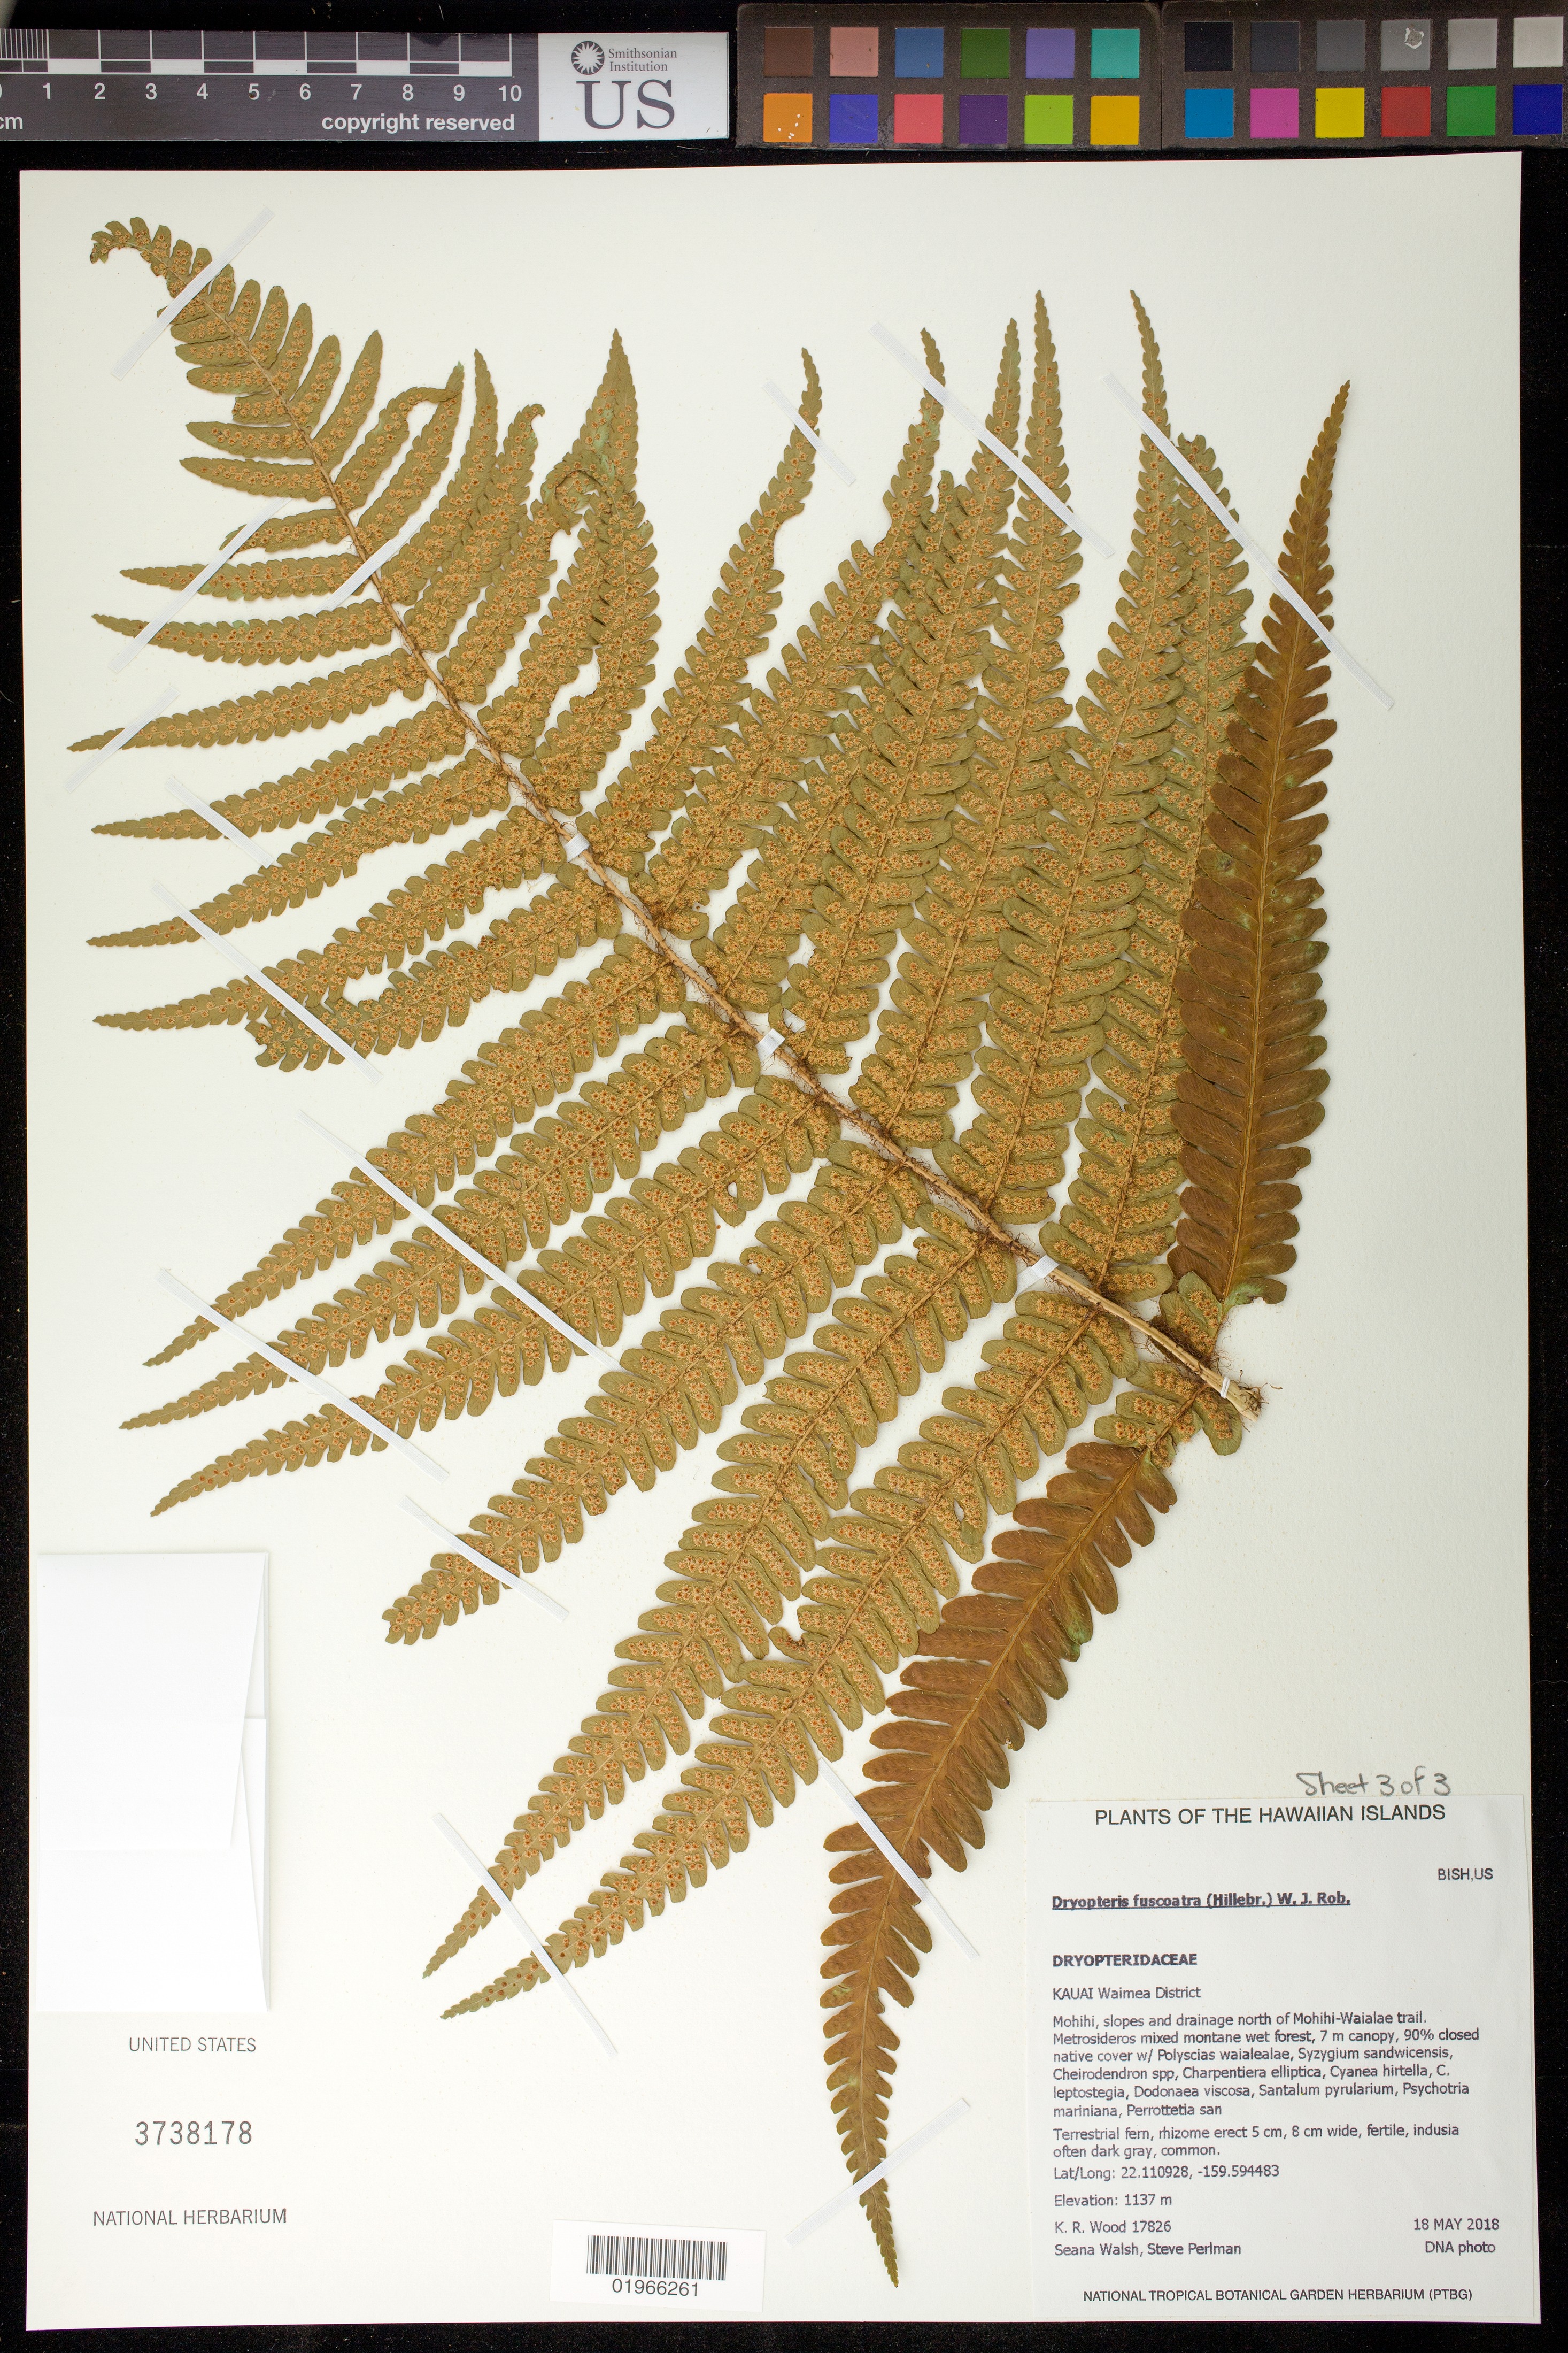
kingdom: Plantae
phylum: Tracheophyta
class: Polypodiopsida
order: Polypodiales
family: Dryopteridaceae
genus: Dryopteris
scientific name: Dryopteris fuscoatra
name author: (Hillebr.) W. J. Rob.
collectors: K. R. Wood, S. Walsh & S. P. Perlman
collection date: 2018-05-18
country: United States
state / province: Hawaii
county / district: Kauai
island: Kaua'i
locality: Waimea District, Mohihi, slopes and drainage north of Mohihi-Waialae trail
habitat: Mixed montante wet forest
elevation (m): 1137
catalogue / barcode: US 37381778